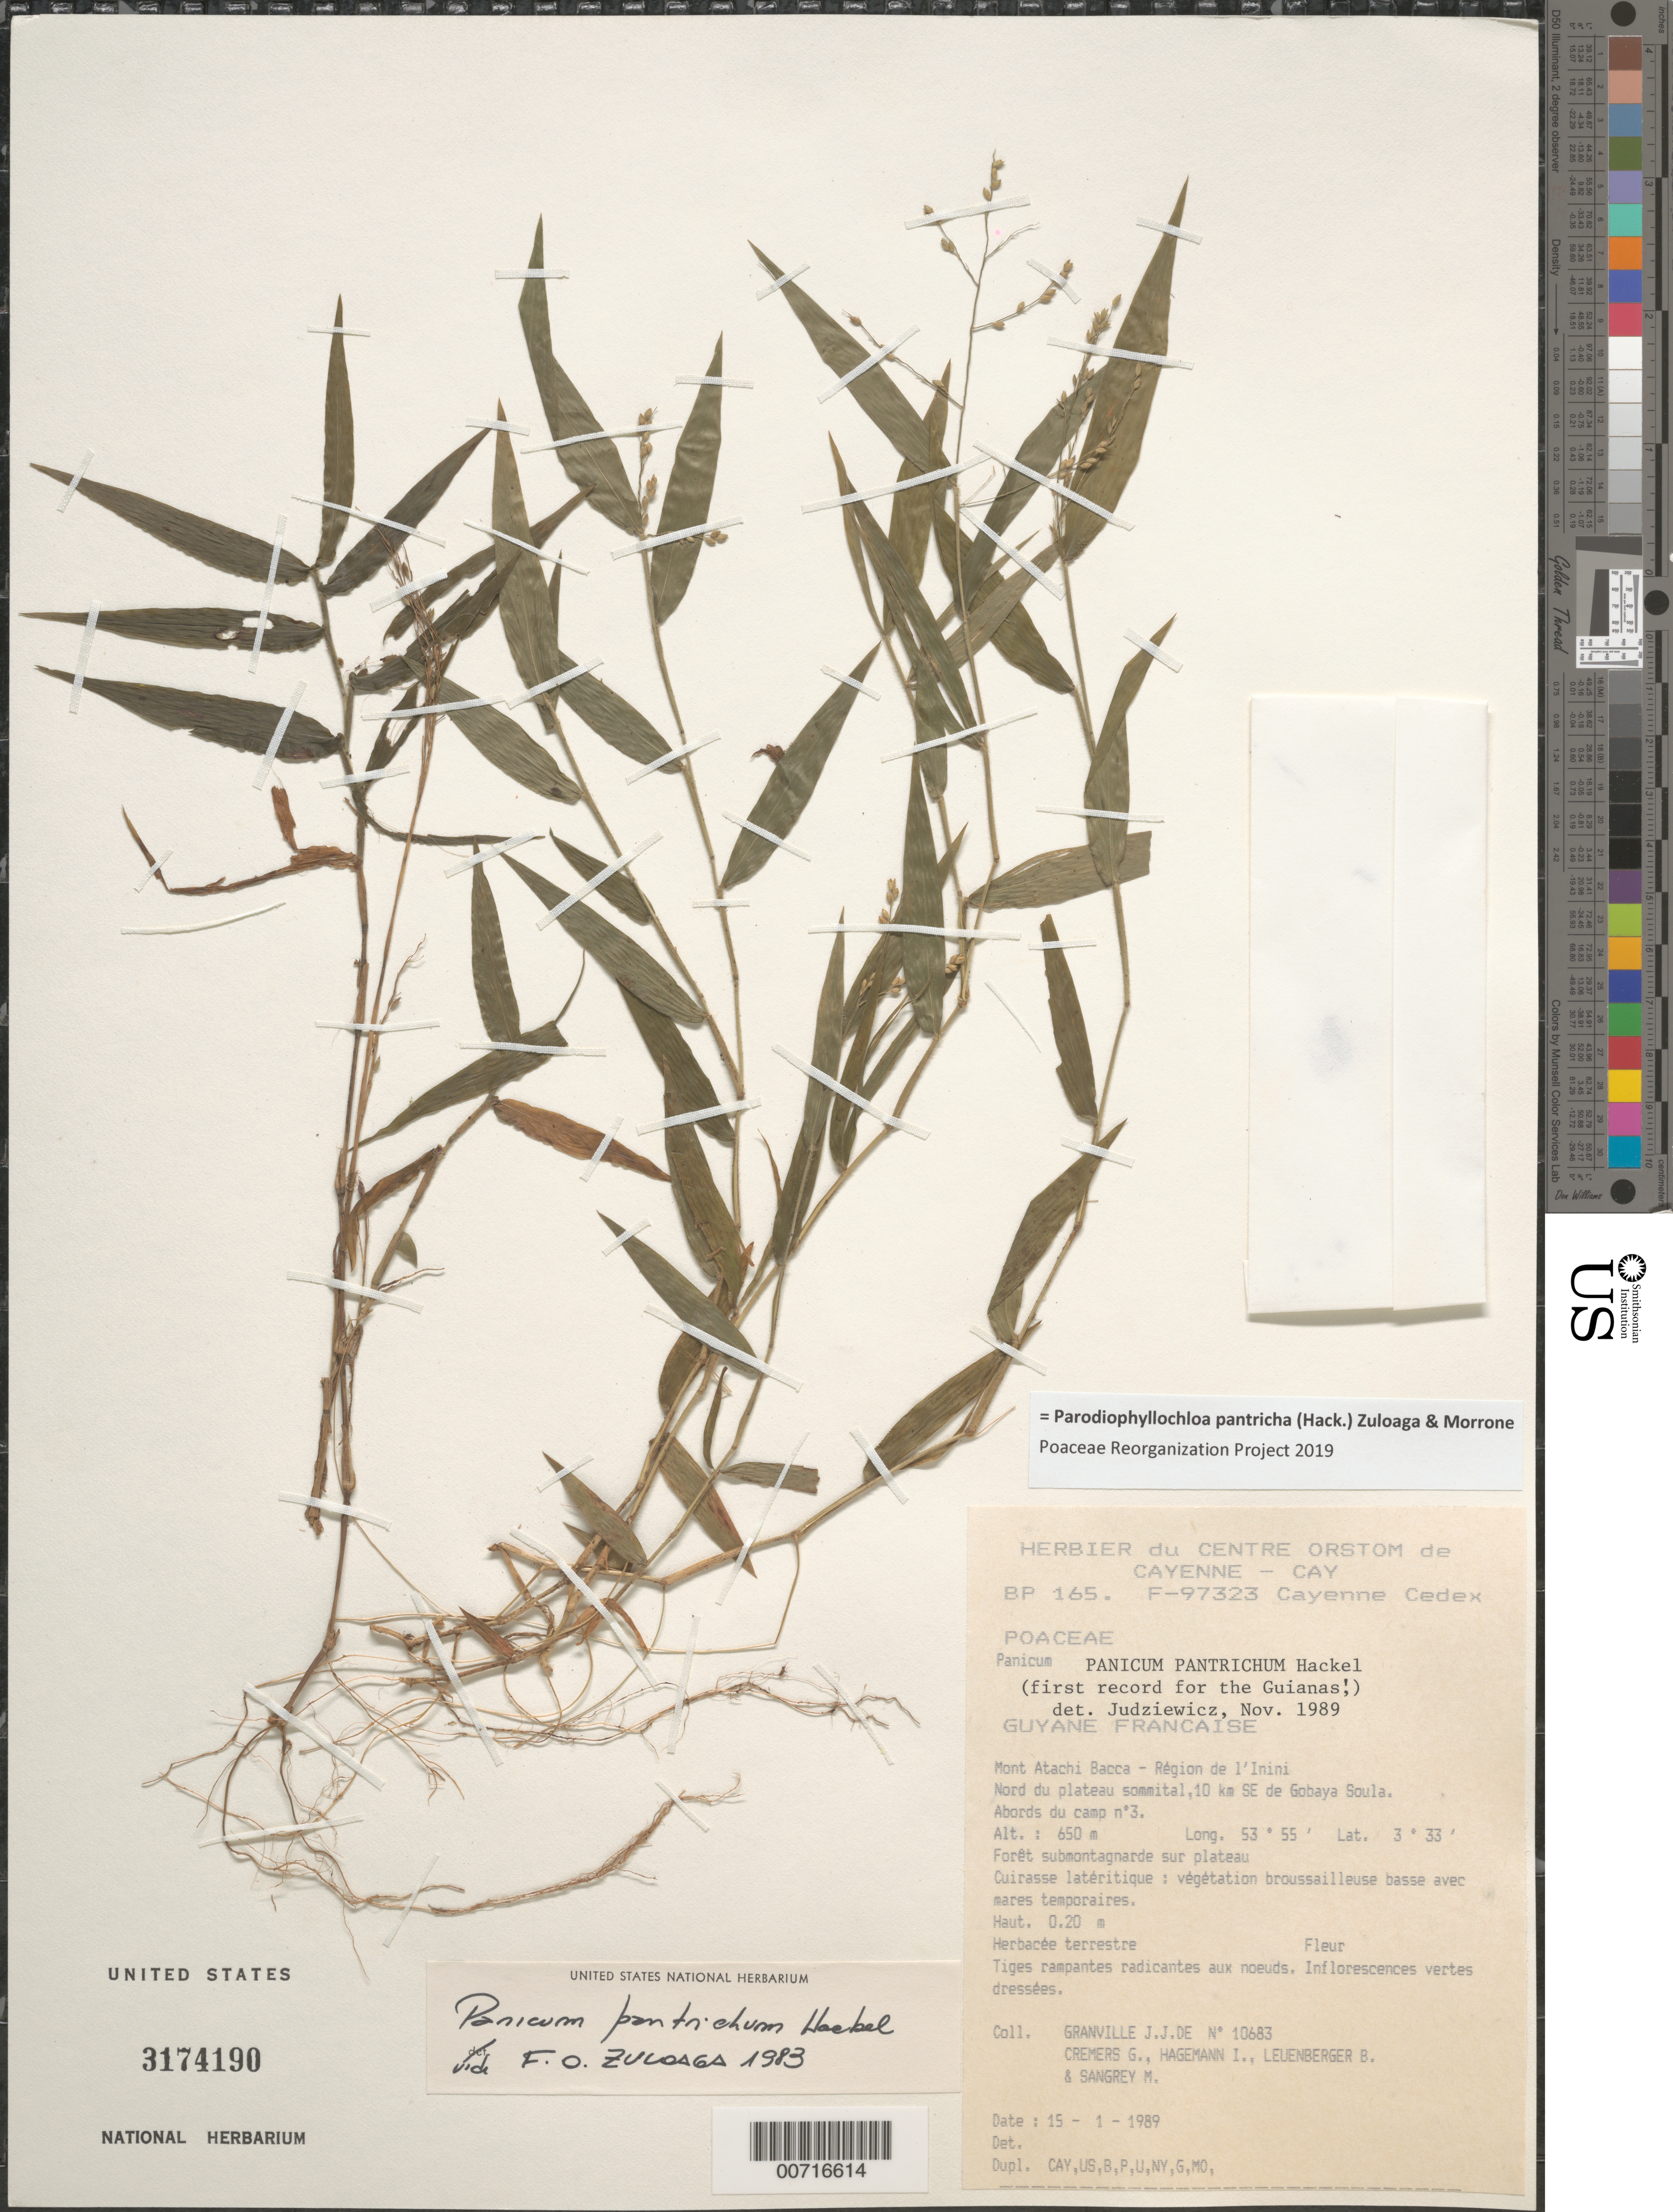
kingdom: Plantae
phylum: Tracheophyta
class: Liliopsida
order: Poales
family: Poaceae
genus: Parodiophyllochloa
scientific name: Parodiophyllochloa pantricha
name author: (Hack.) Zuloaga & Morrone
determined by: Poaceae Reorganization Project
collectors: J.-J. de Granville, G. Cremers, J. Hagemann, B. E. Leuenberger & M. S. Sangrey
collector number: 10683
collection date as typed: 15-Jan-89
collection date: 1989-01-15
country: French Guiana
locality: Mont Atachi Bacca, région de l'Inini. Nord du plateua sommital, 10 km SE de Gobaya Soula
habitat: Forêt submontagnarde sur plateau, curiasse latéritique; végétation broussailleuse basse avec mares temporaires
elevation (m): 650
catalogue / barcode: US 3174190